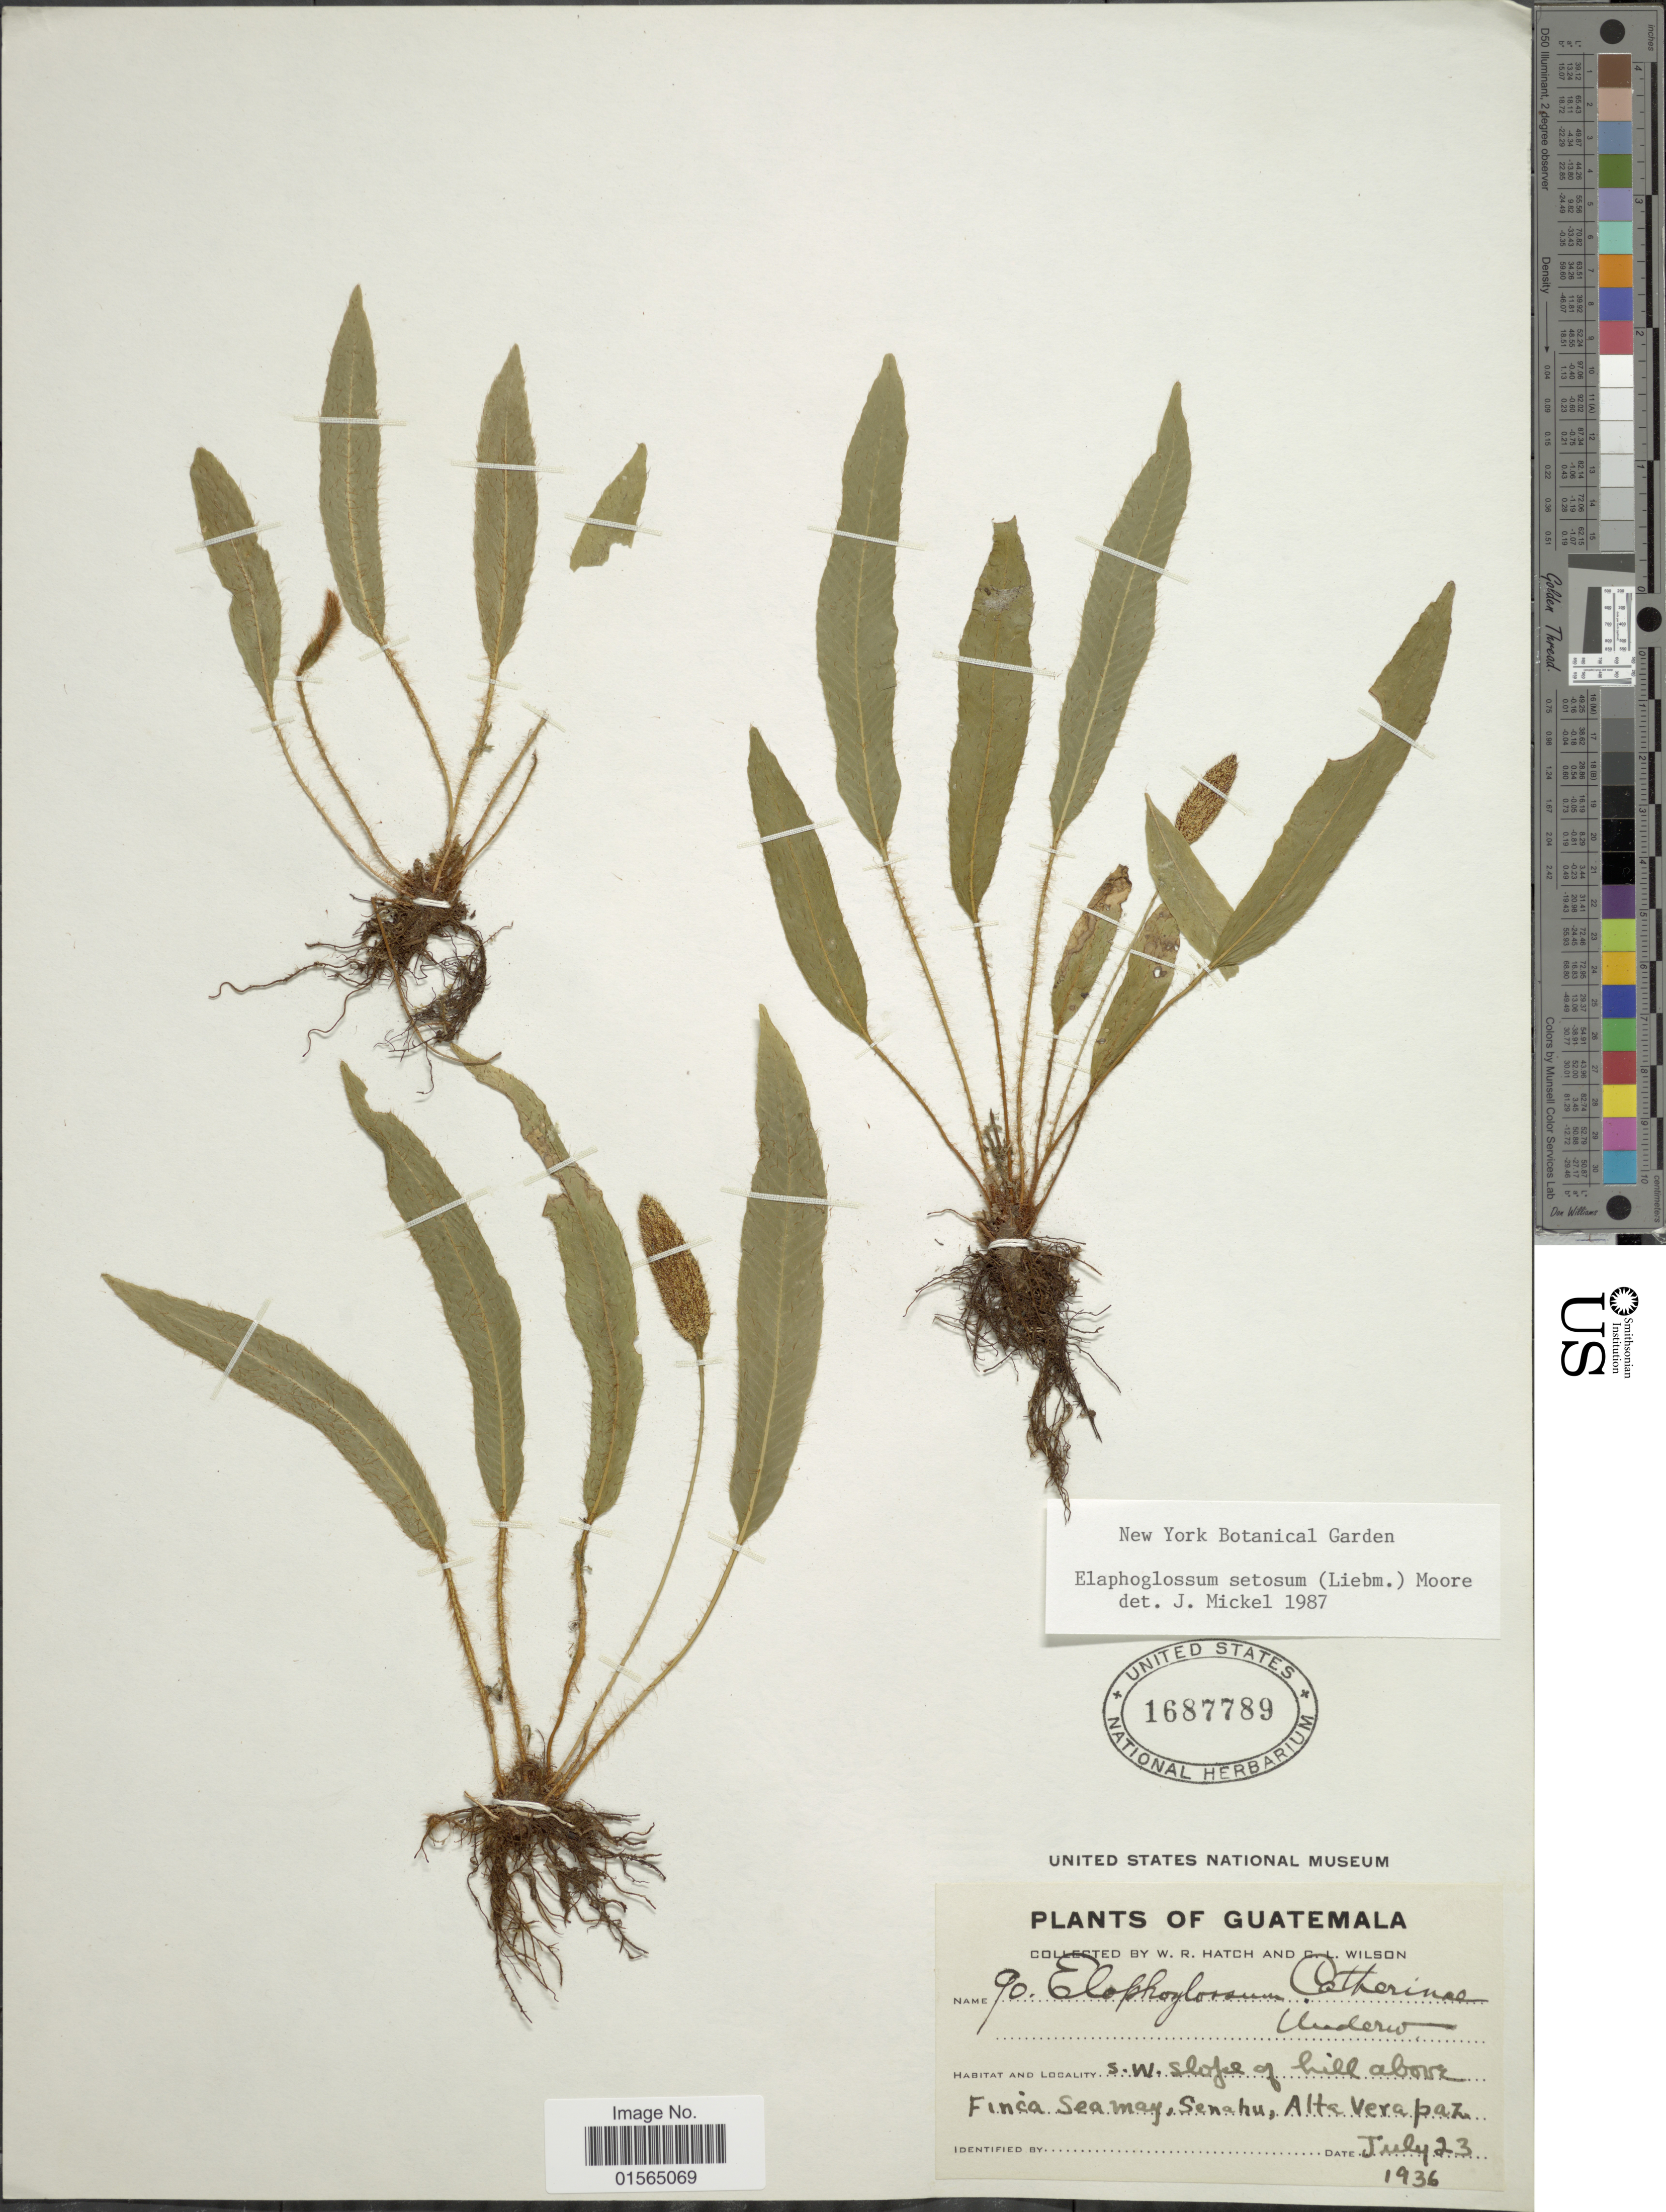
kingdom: Plantae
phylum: Tracheophyta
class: Polypodiopsida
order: Polypodiales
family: Dryopteridaceae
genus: Elaphoglossum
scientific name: Elaphoglossum setosum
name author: (Liebm.) T. Moore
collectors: W. Hatch & C. L. Wilson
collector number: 90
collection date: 1936-07-23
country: Guatemala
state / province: Alta Verapaz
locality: S.W. slope of hill above Finca Seamay, Senahu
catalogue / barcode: US 1687789